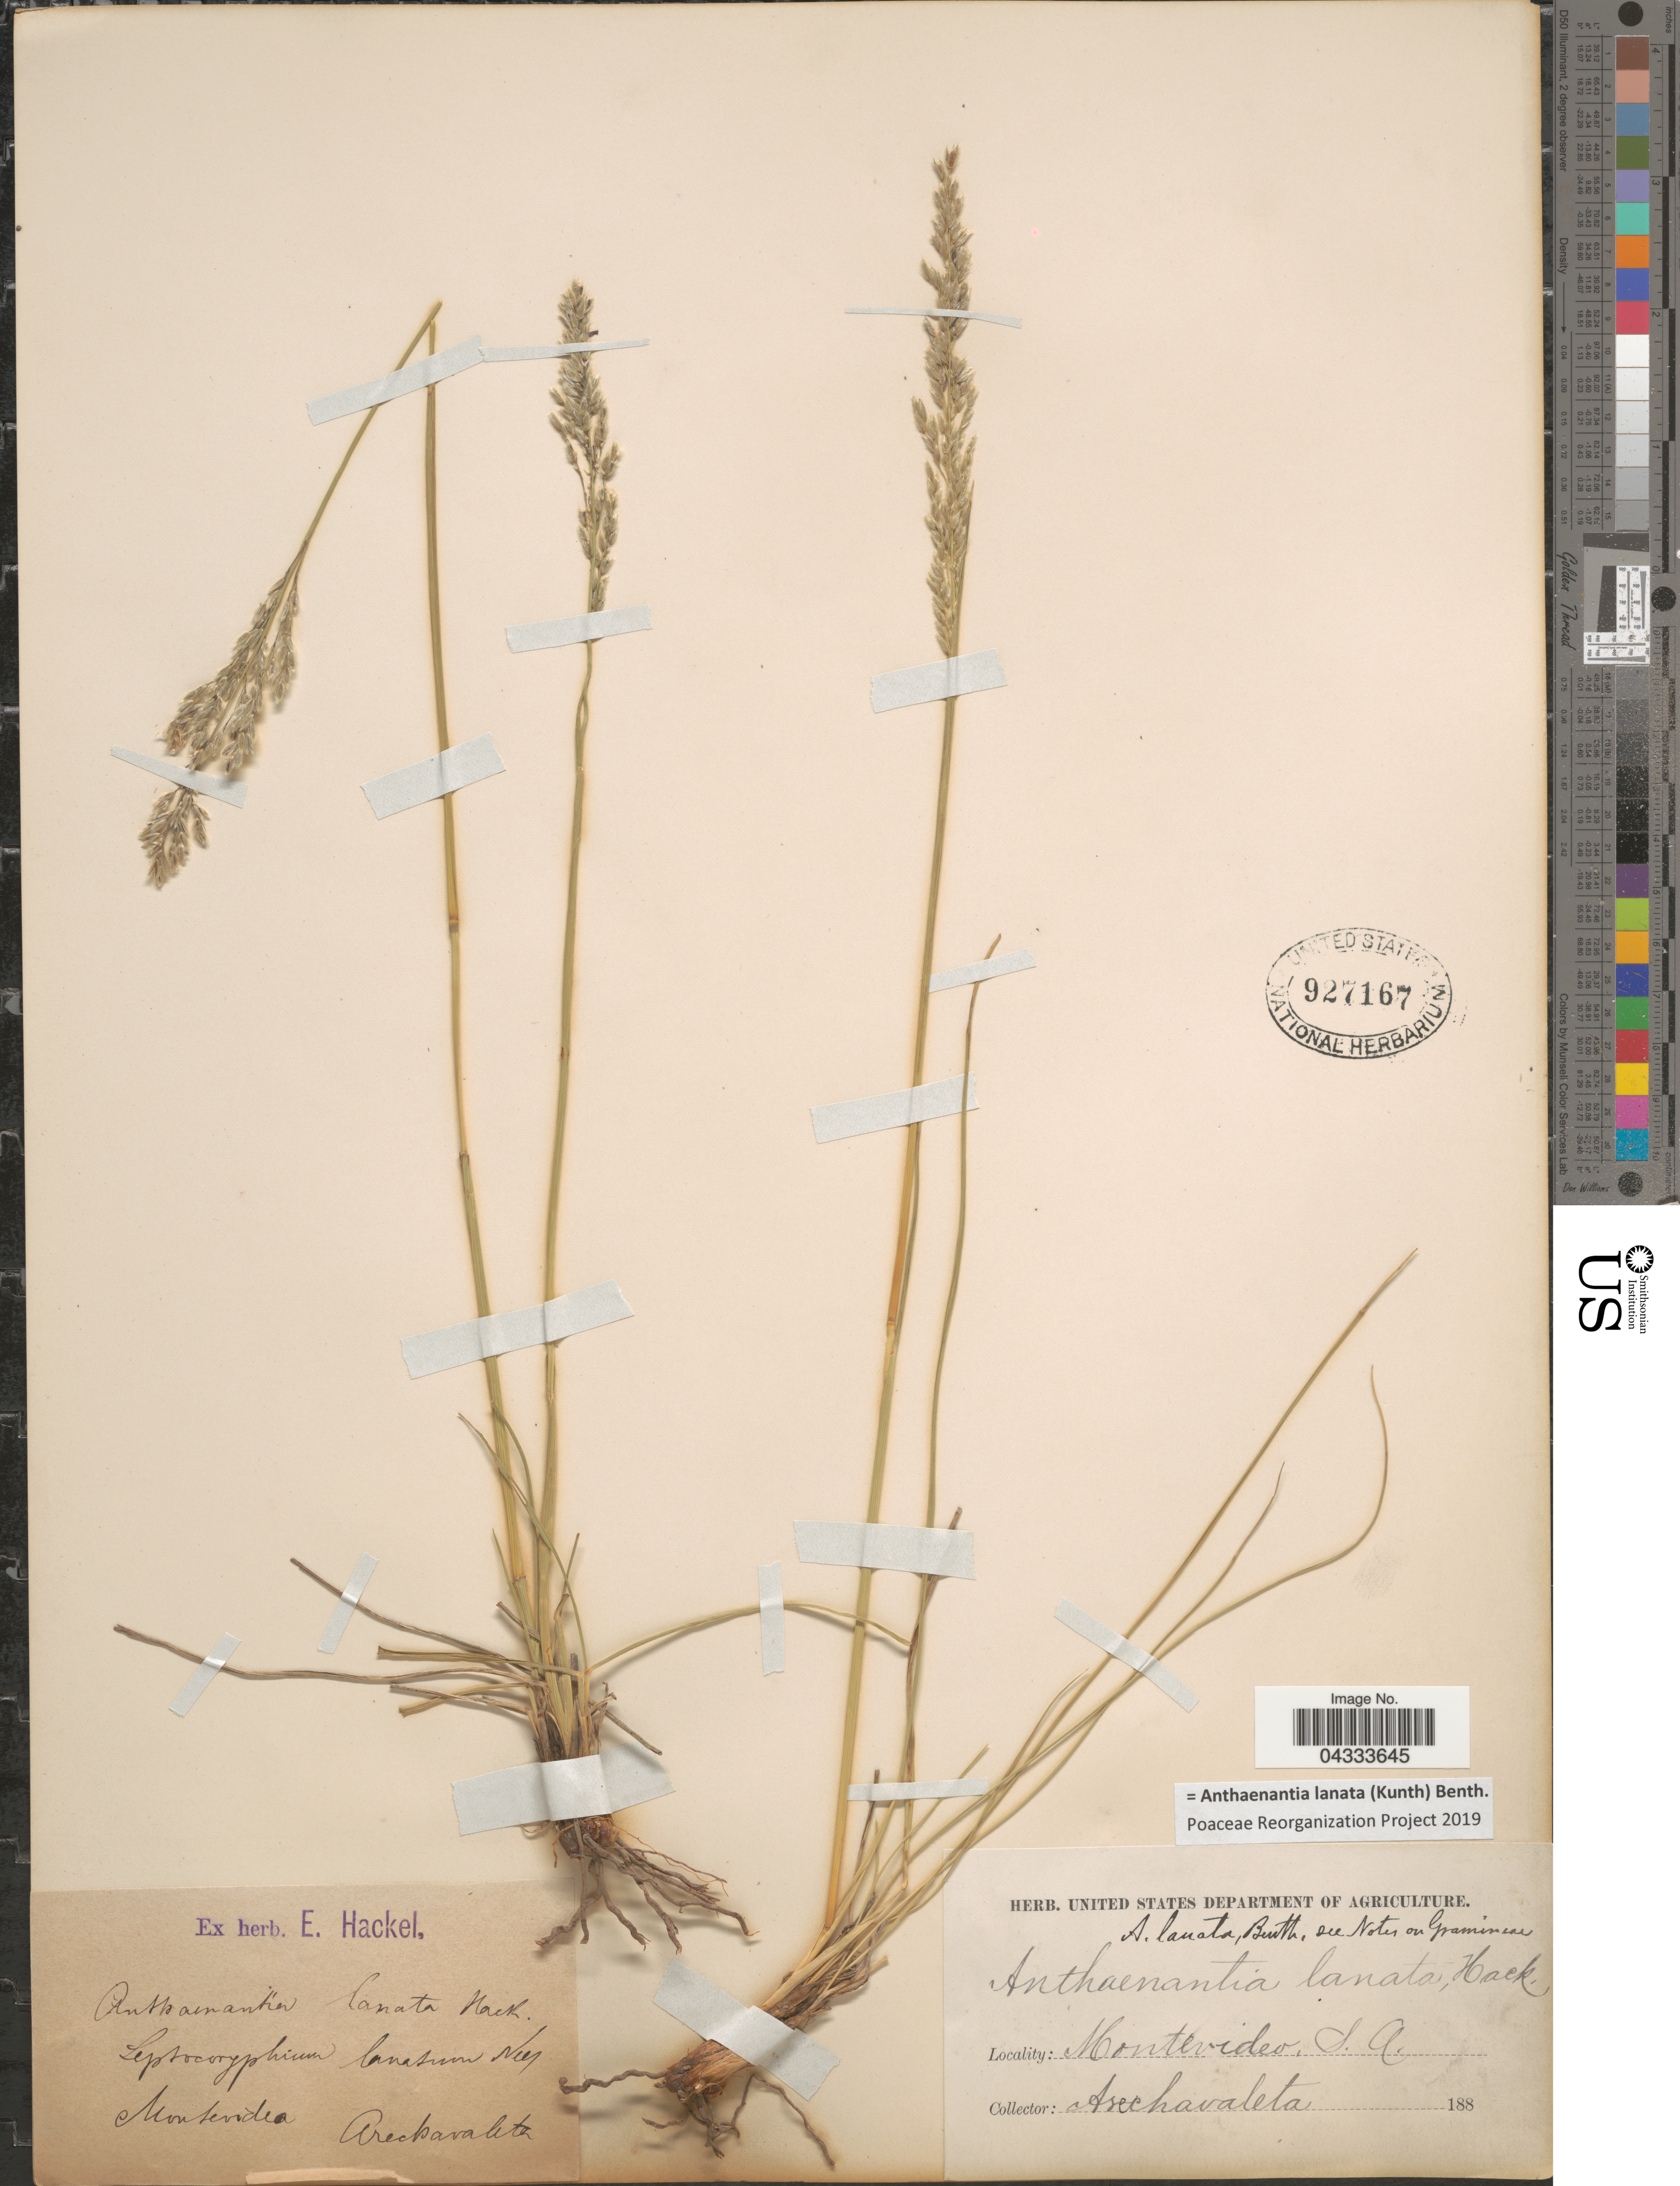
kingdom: Plantae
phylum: Tracheophyta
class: Liliopsida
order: Poales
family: Poaceae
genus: Anthaenantia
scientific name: Anthaenantia lanata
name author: (Kunth) Benth.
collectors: Arechavaleta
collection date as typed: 188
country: Uruguay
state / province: Montevideo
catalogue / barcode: US 927167